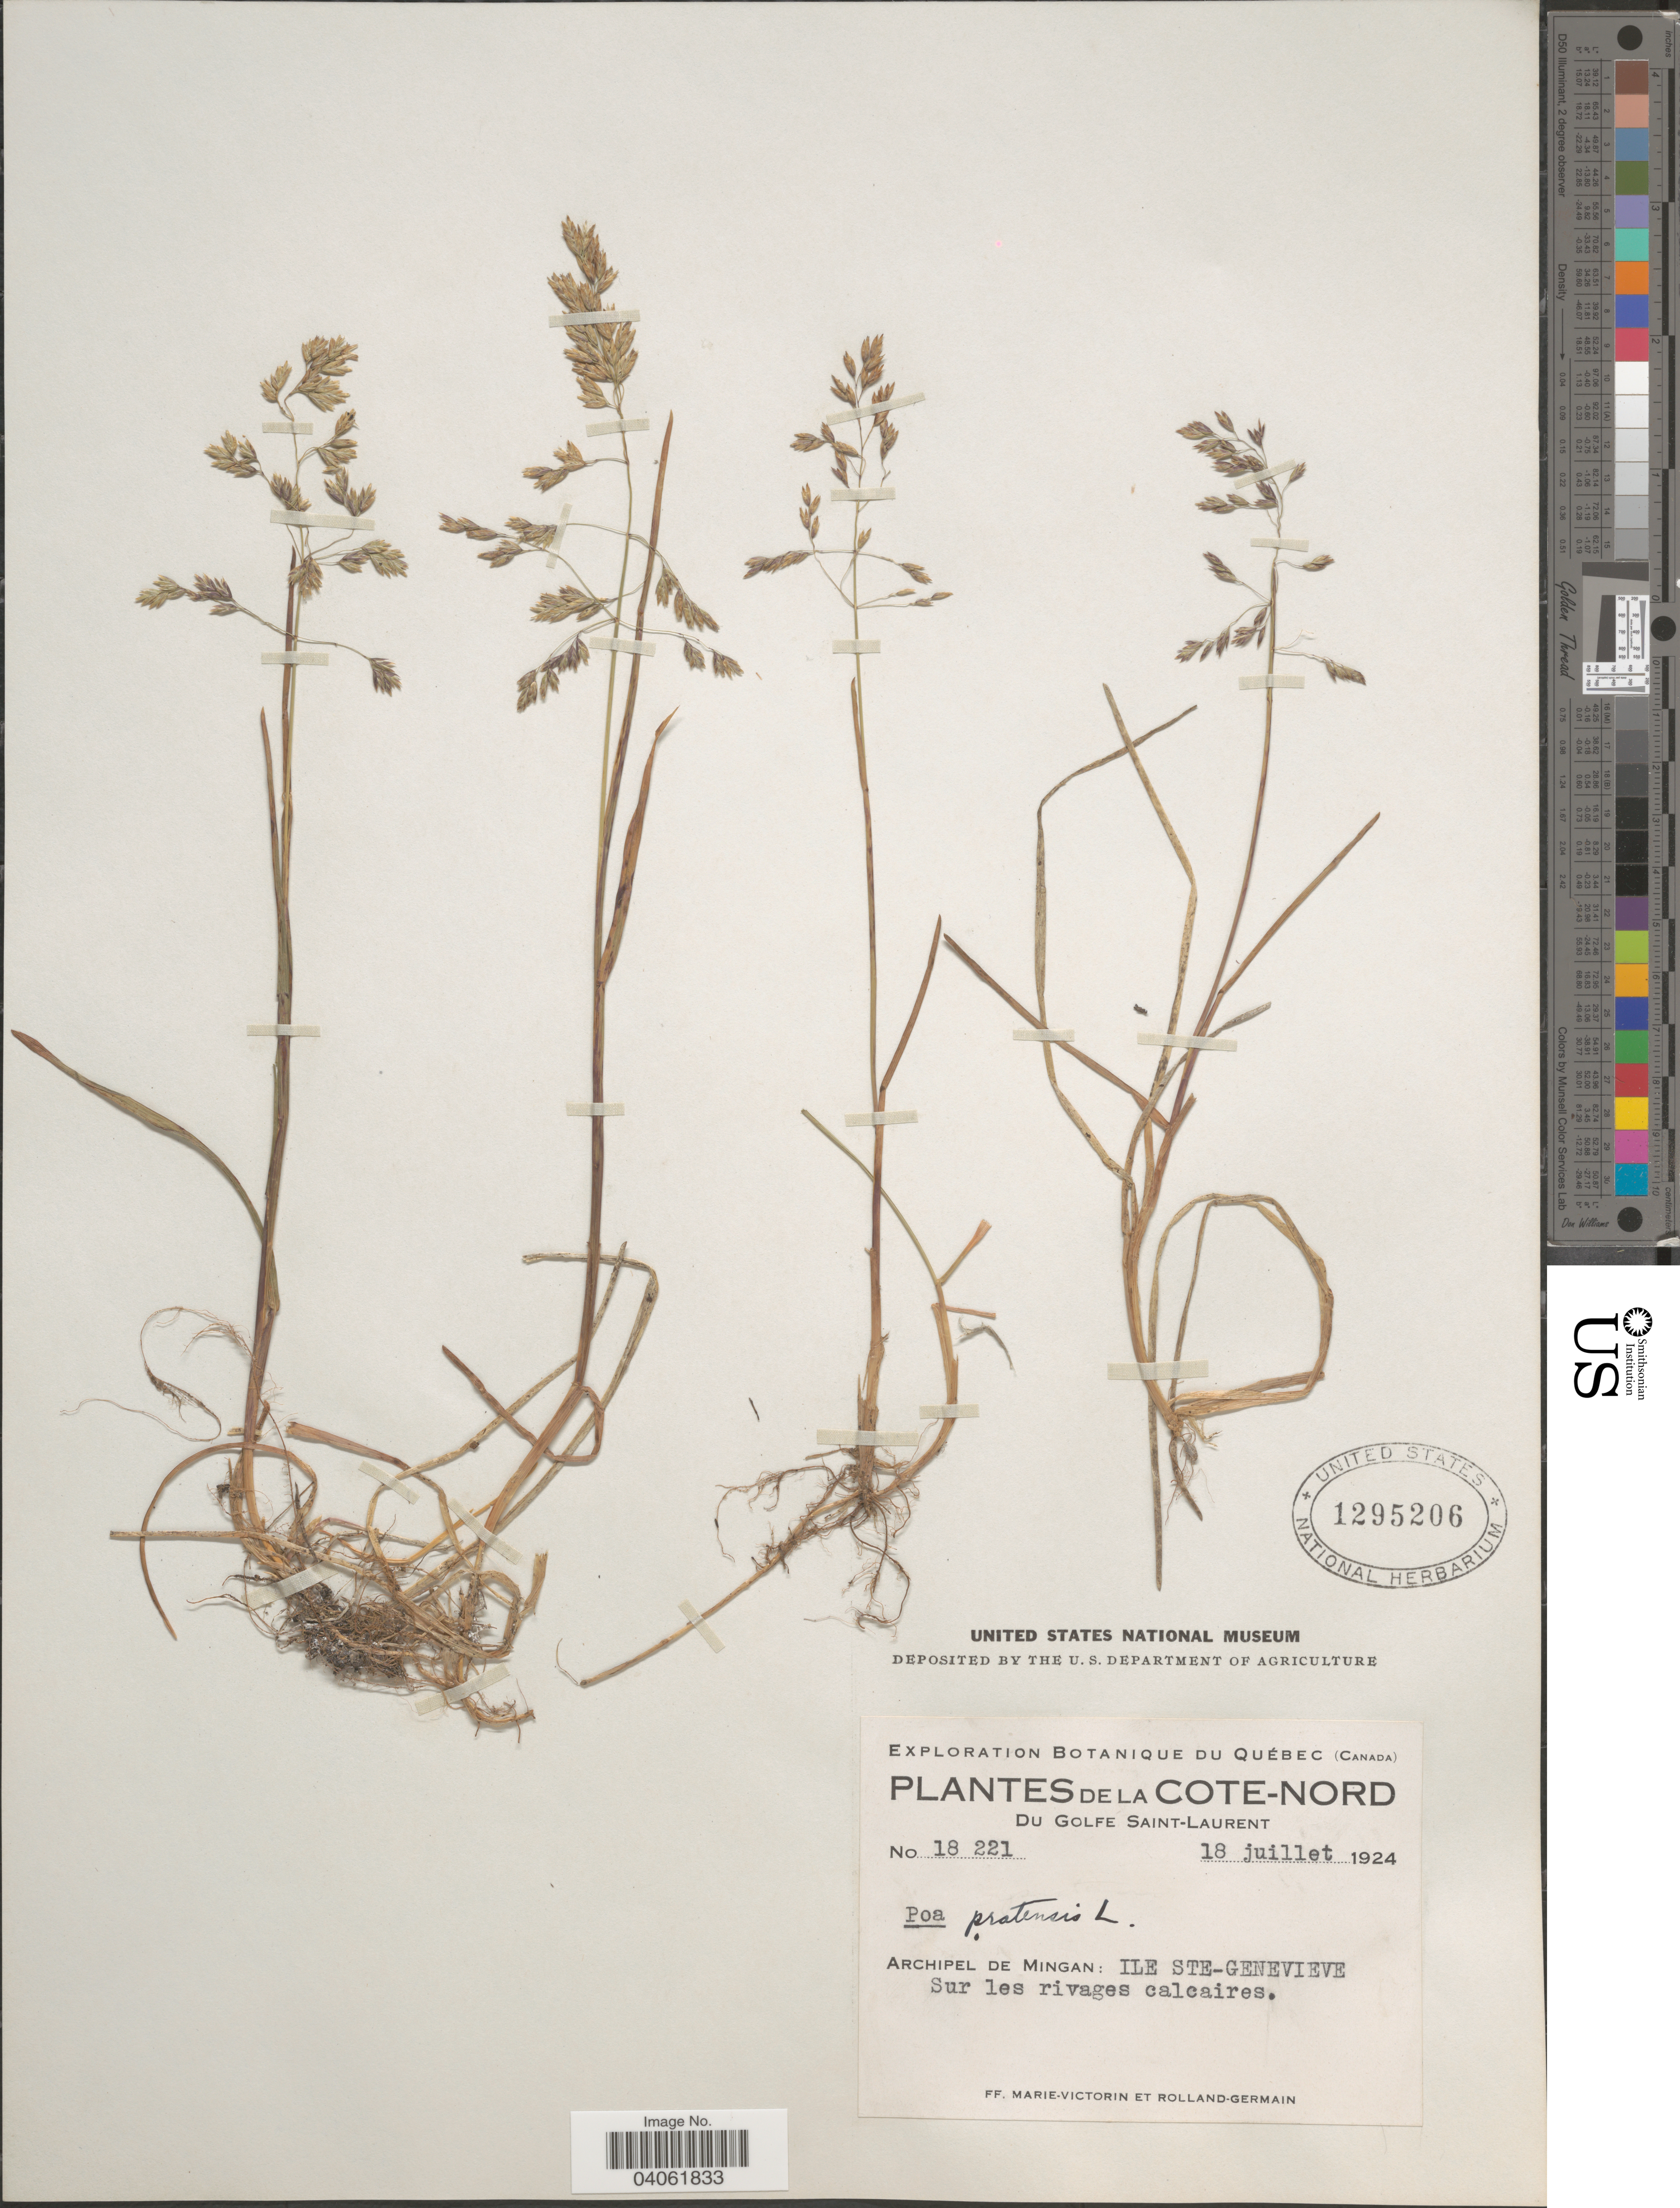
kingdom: Plantae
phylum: Tracheophyta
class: Liliopsida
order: Poales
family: Poaceae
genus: Poa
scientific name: Poa pratensis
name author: L.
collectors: F. Marie-Victorin & Rolland-Germain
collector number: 18221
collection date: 1924-07-18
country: Canada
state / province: Quebec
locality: La Cote-Nord. Du Golfe Saint-Laurent. Archipel de Mingan: Ile Ste-Genevieve. Sur les rivages calcaires.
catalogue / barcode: US 1295206